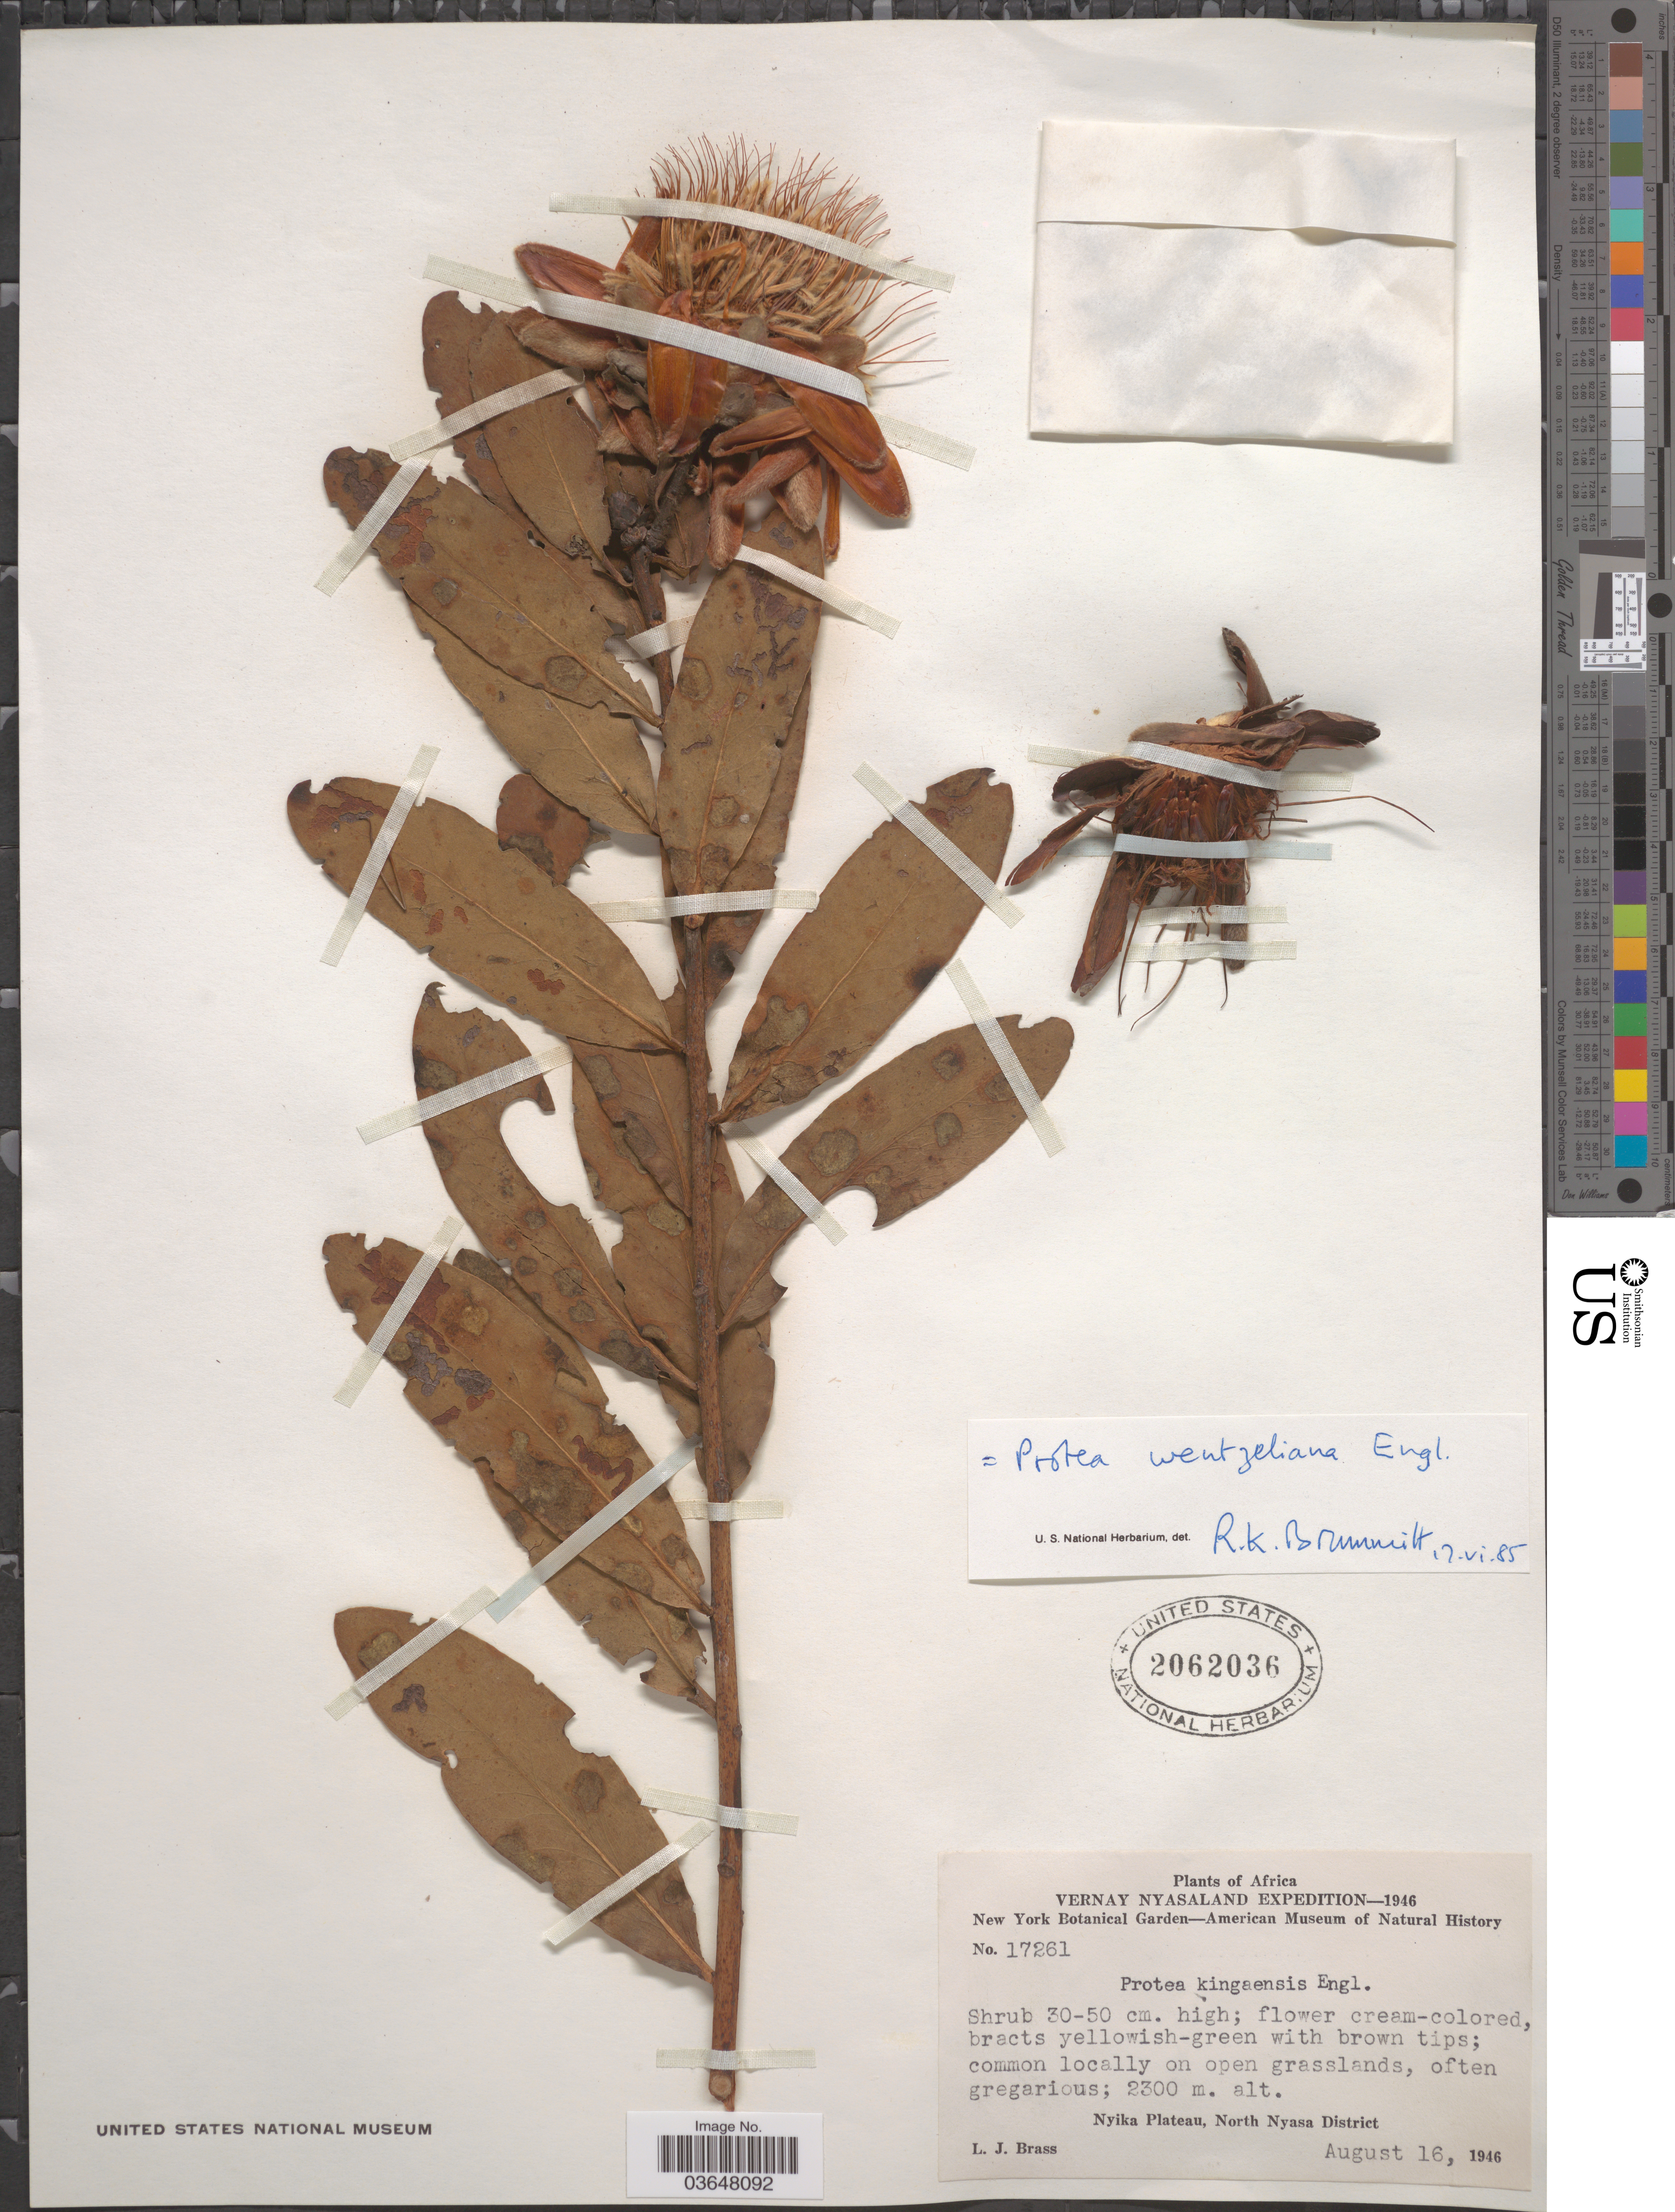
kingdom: Plantae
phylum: Tracheophyta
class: Magnoliopsida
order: Proteales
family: Proteaceae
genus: Protea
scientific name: Protea wentzeliana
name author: Engl.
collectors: L. J. Brass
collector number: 17261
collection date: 1946-08-16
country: Malawi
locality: Vernay Nyasaland. Nyika Plateau North Nyasa District.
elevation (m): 2300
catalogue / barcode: US 2062036